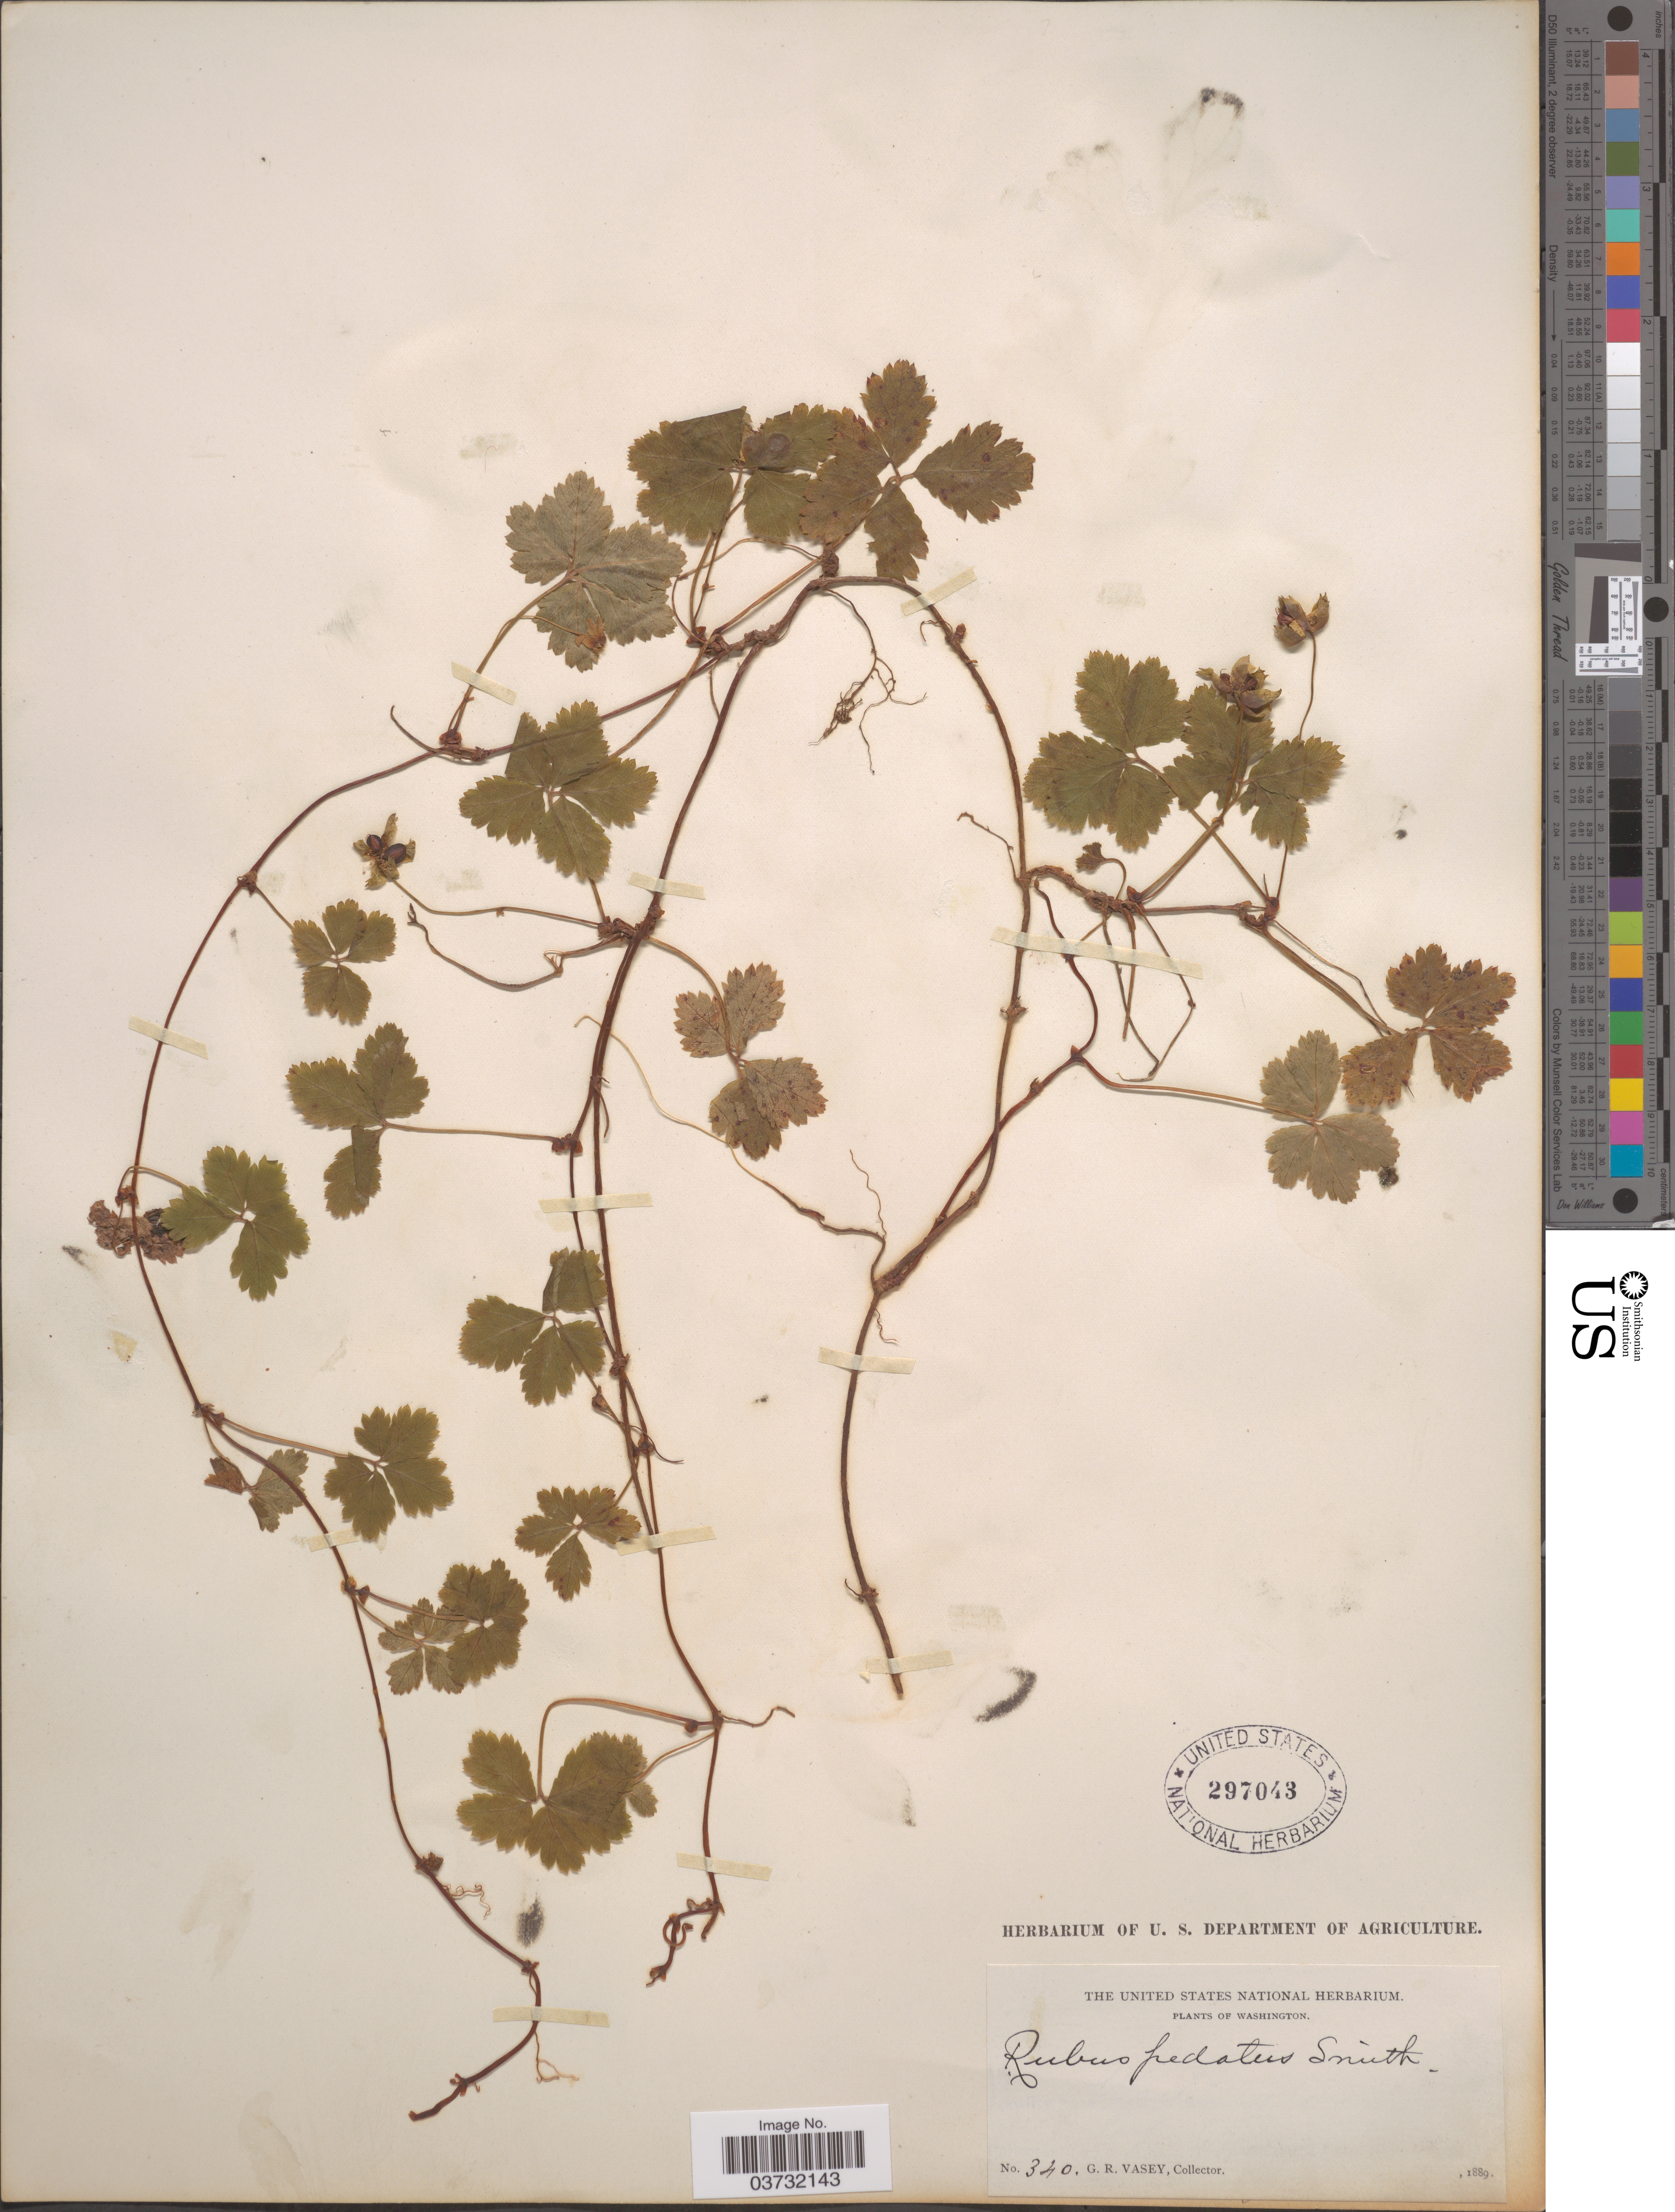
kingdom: Plantae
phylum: Tracheophyta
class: Magnoliopsida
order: Rosales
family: Rosaceae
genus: Rubus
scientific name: Rubus pedatus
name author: Sm.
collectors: G. R. Vasey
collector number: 340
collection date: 1889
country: United States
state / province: Washington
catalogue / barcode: US 297043